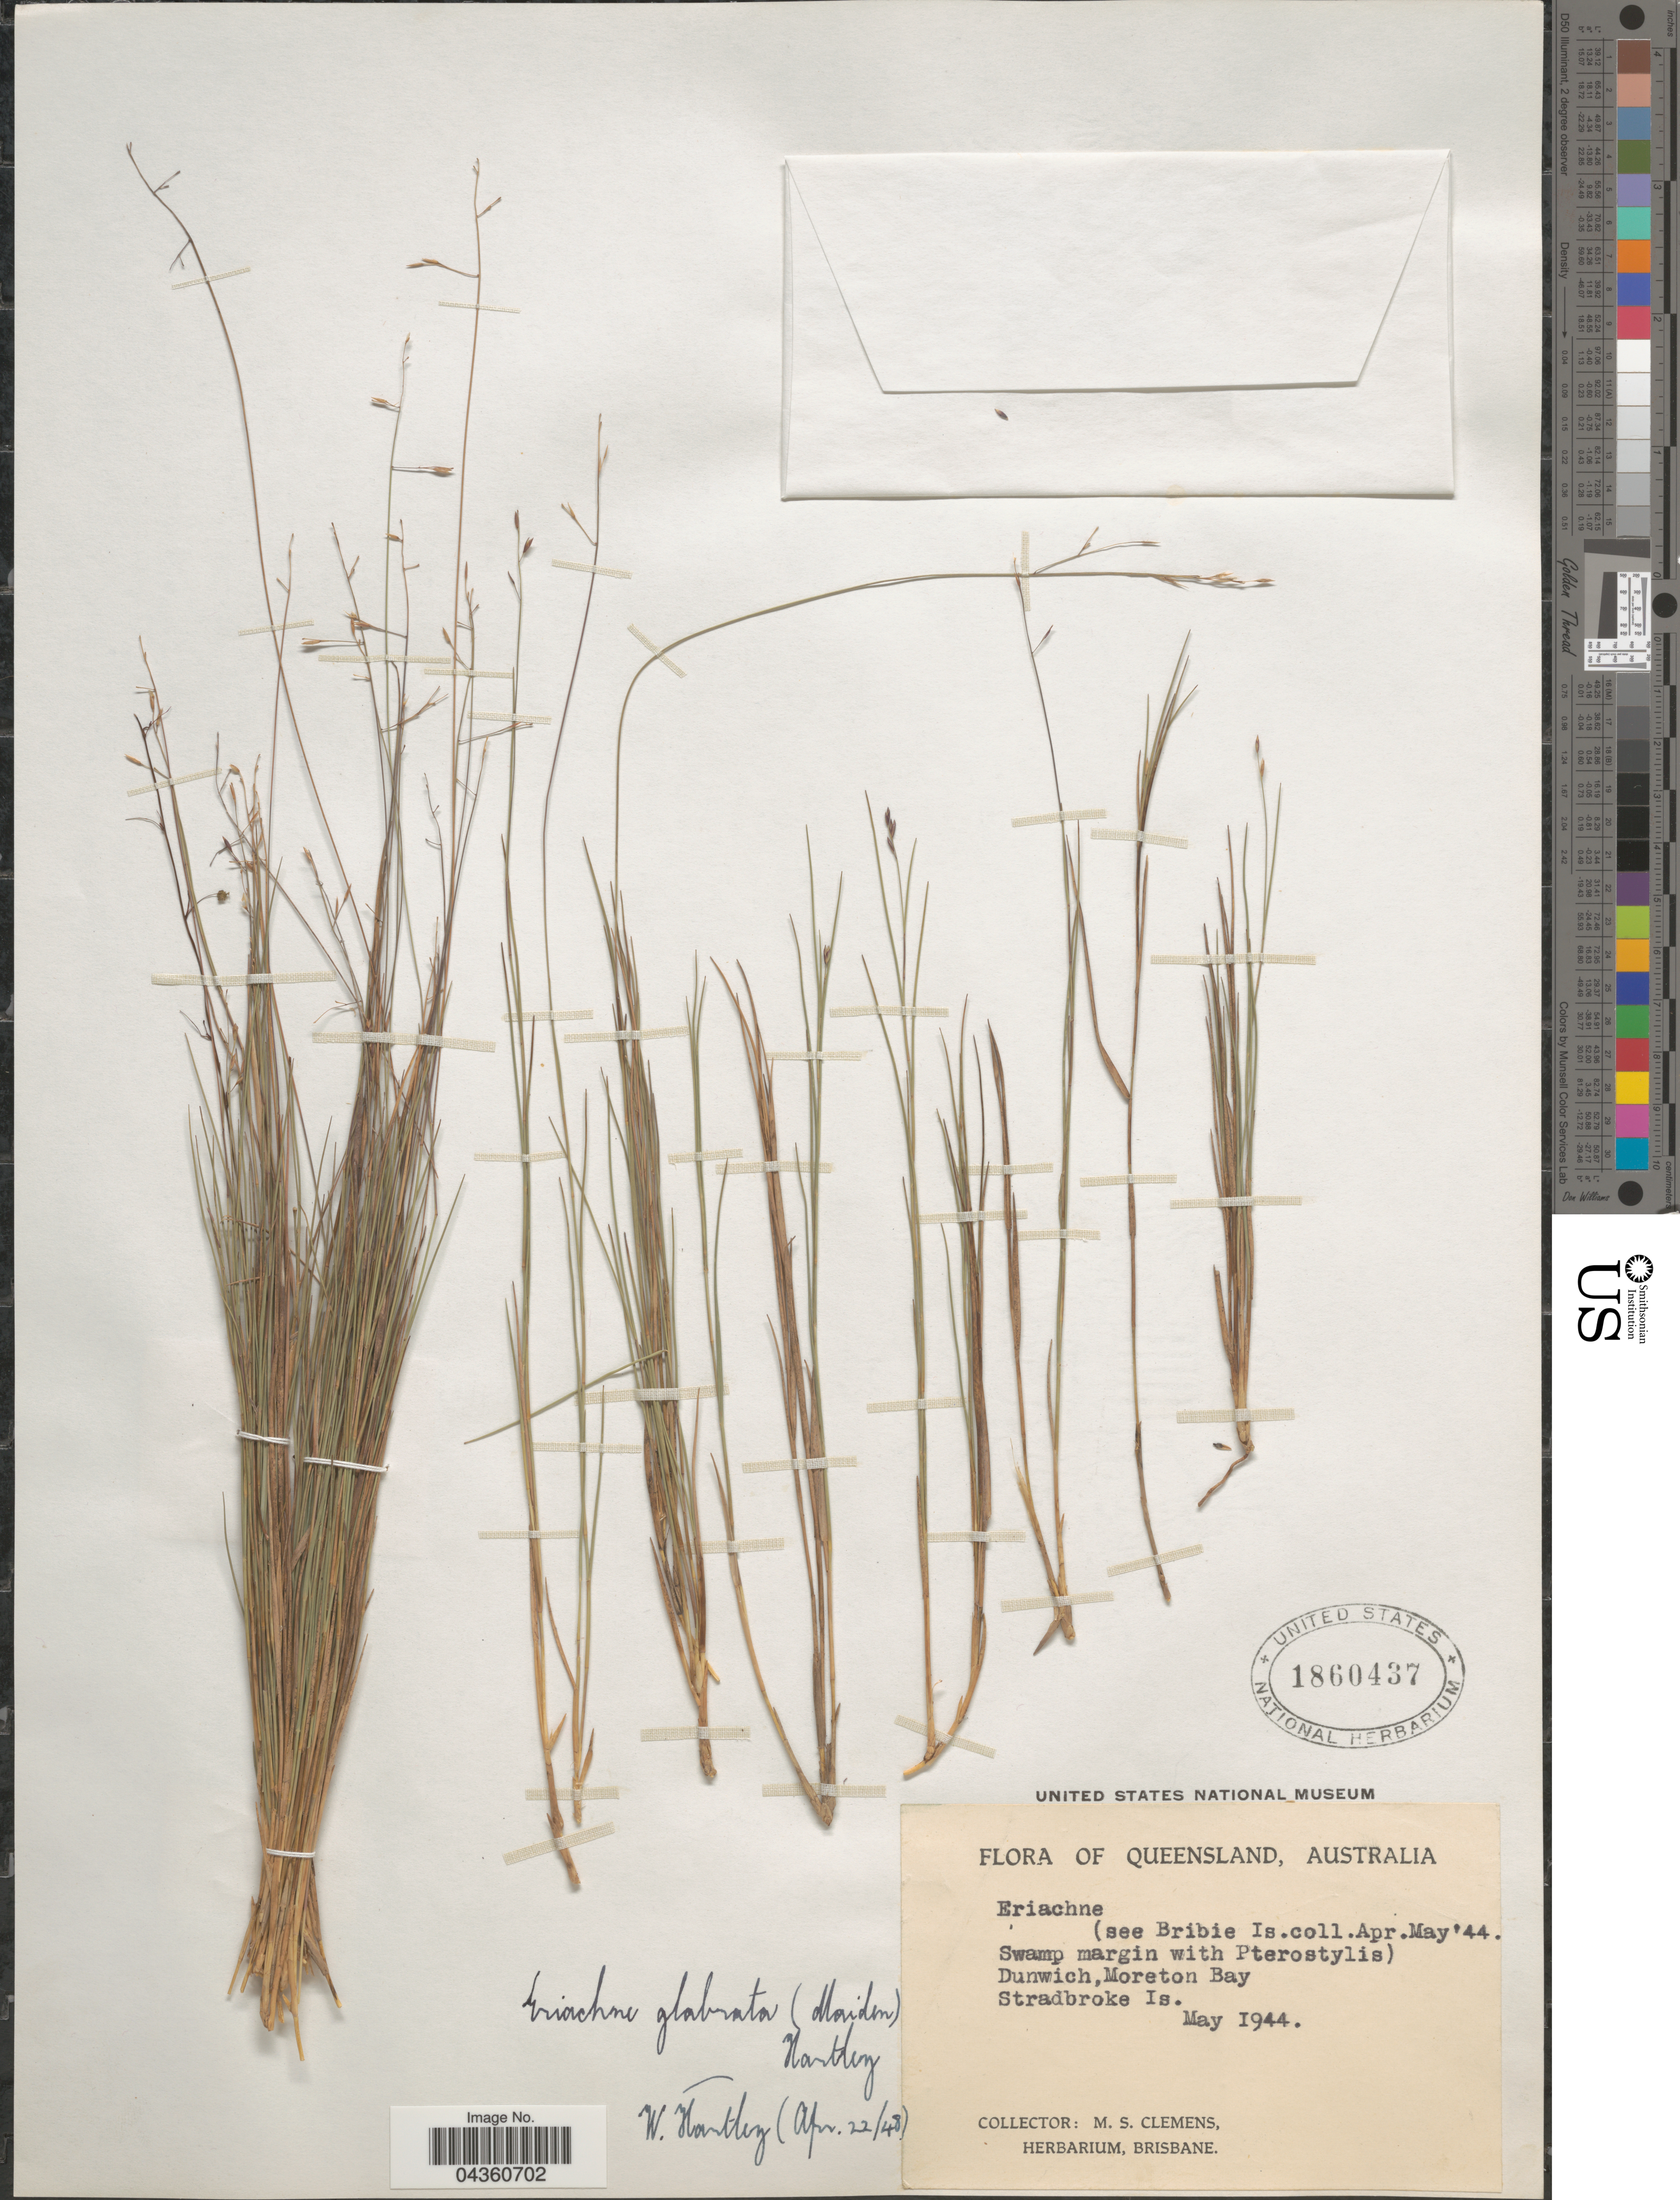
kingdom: Plantae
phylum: Tracheophyta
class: Liliopsida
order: Poales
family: Poaceae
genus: Eriachne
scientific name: Eriachne glabrata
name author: (Maiden) Hartley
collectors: M. S. Clemens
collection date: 1944-05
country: Australia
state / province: Queensland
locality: Dunwich, Moreton Bay. Stradbroke Is.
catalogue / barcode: US 1860437